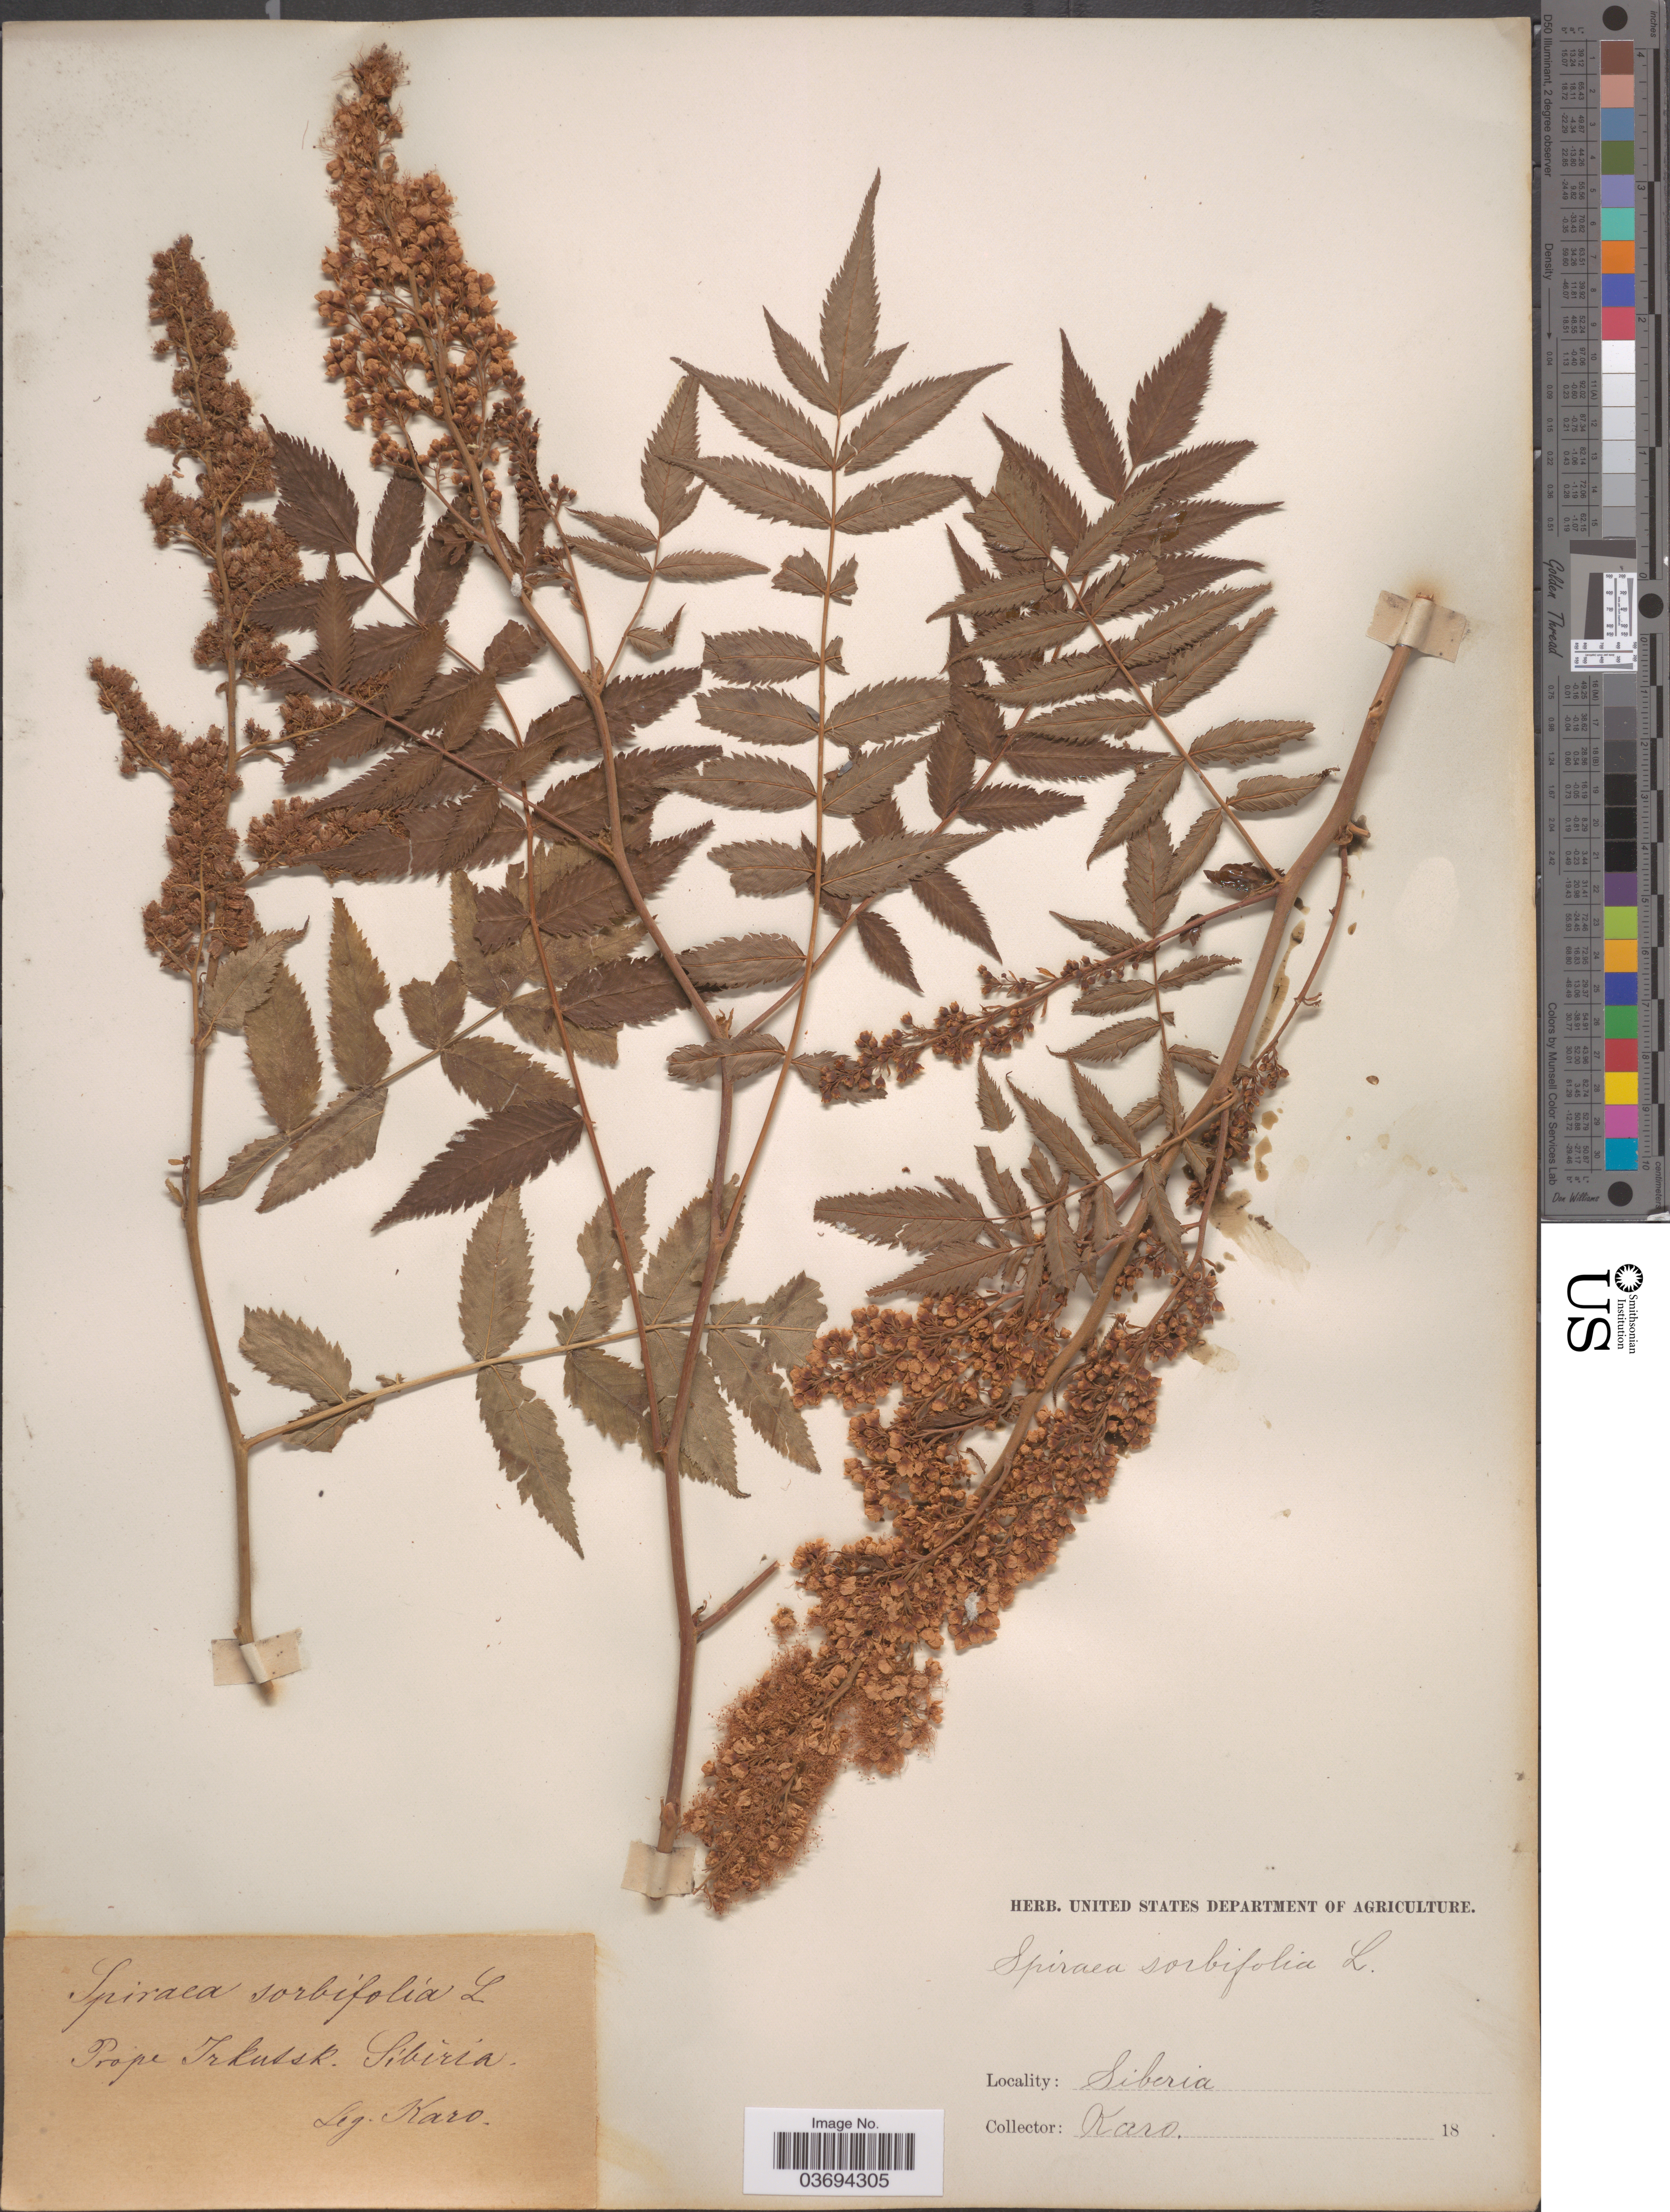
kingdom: Plantae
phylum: Tracheophyta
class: Magnoliopsida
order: Rosales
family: Rosaceae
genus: Sorbaria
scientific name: Sorbaria sorbifolia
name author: (L.) A. Braun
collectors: Karo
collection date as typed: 18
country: Russian Federation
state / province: Irkutsk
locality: Prope Irkutsk. Siberia.